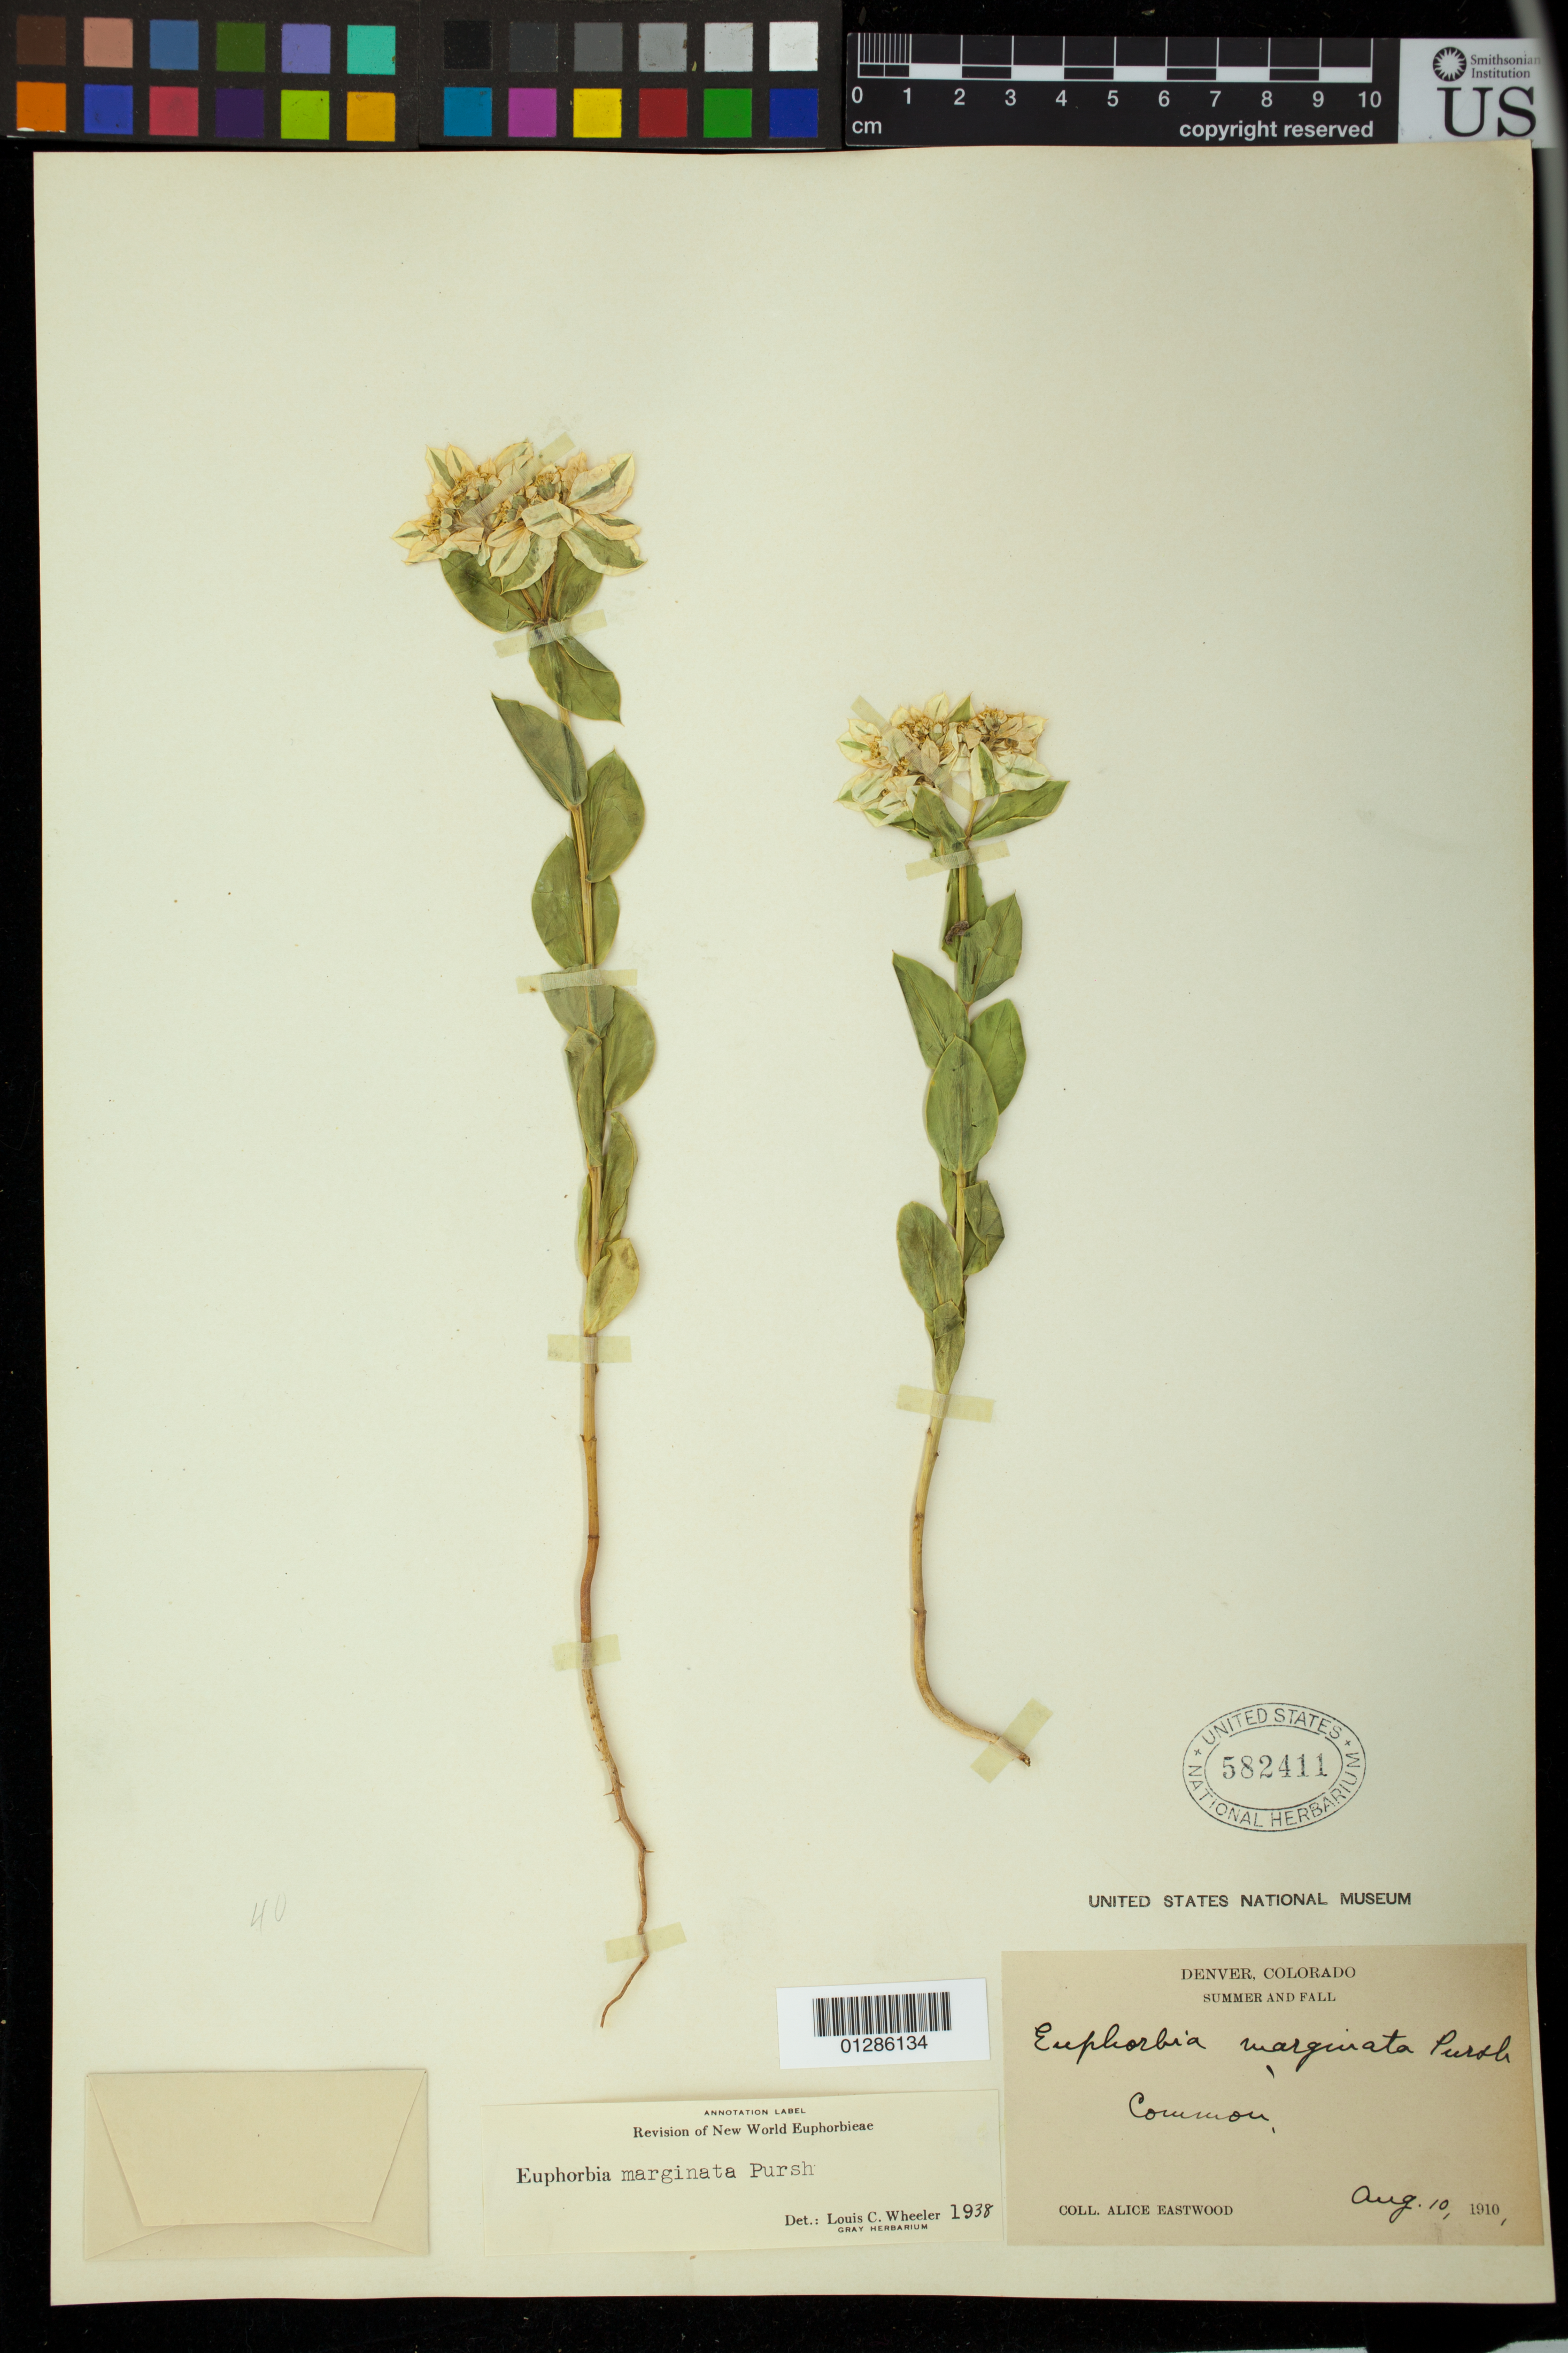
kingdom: Plantae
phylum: Tracheophyta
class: Magnoliopsida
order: Malpighiales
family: Euphorbiaceae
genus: Euphorbia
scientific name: Euphorbia marginata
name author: Pursh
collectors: A. Eastwood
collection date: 1910-08-10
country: United States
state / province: Colorado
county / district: Denver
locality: Denver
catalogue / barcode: US 582411